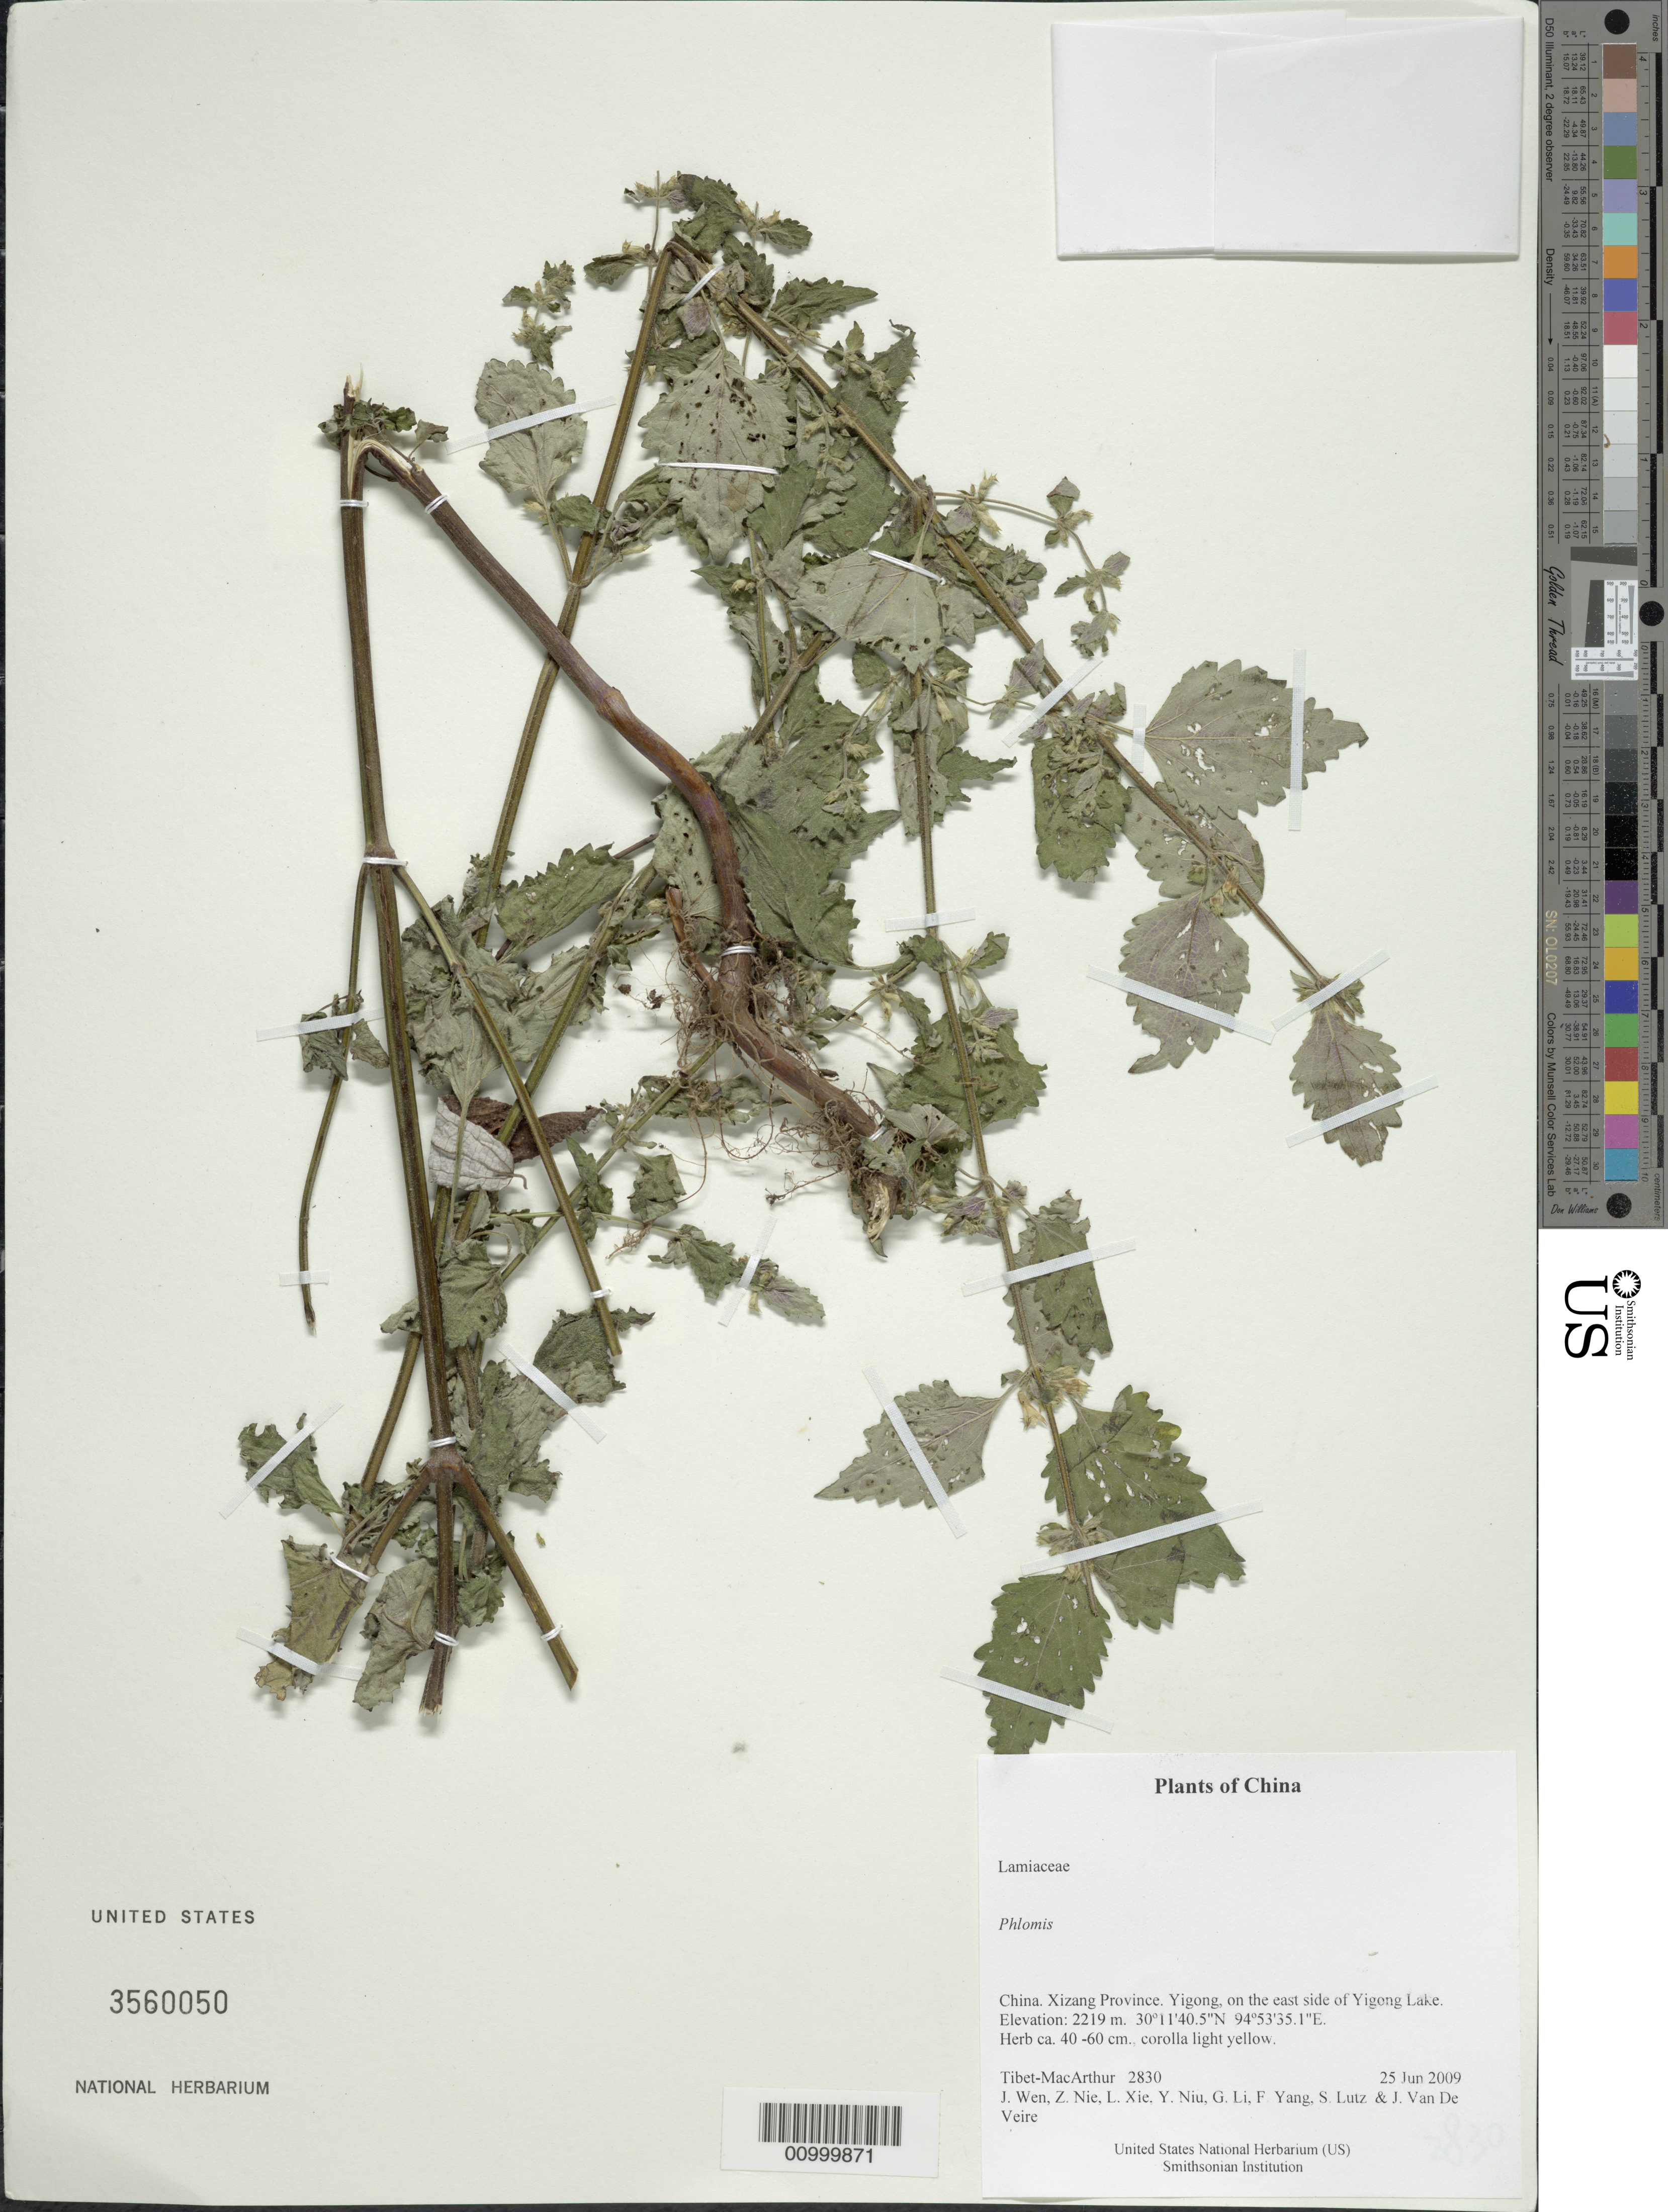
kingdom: Plantae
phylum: Tracheophyta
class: Magnoliopsida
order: Lamiales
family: Lamiaceae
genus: Phlomis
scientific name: Phlomis sp.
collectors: Tibet-MacArthur, J. Wen, Z. Nie, L. Xie, Y. Niu, G. Li, F. Yang, S. Lutz & J. Van De Veire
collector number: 2830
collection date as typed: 25 Jun 2009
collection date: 2009-06-25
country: China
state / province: Xizang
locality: Yigong, on the east side of Yigong Lake.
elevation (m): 2219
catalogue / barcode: US 3560050